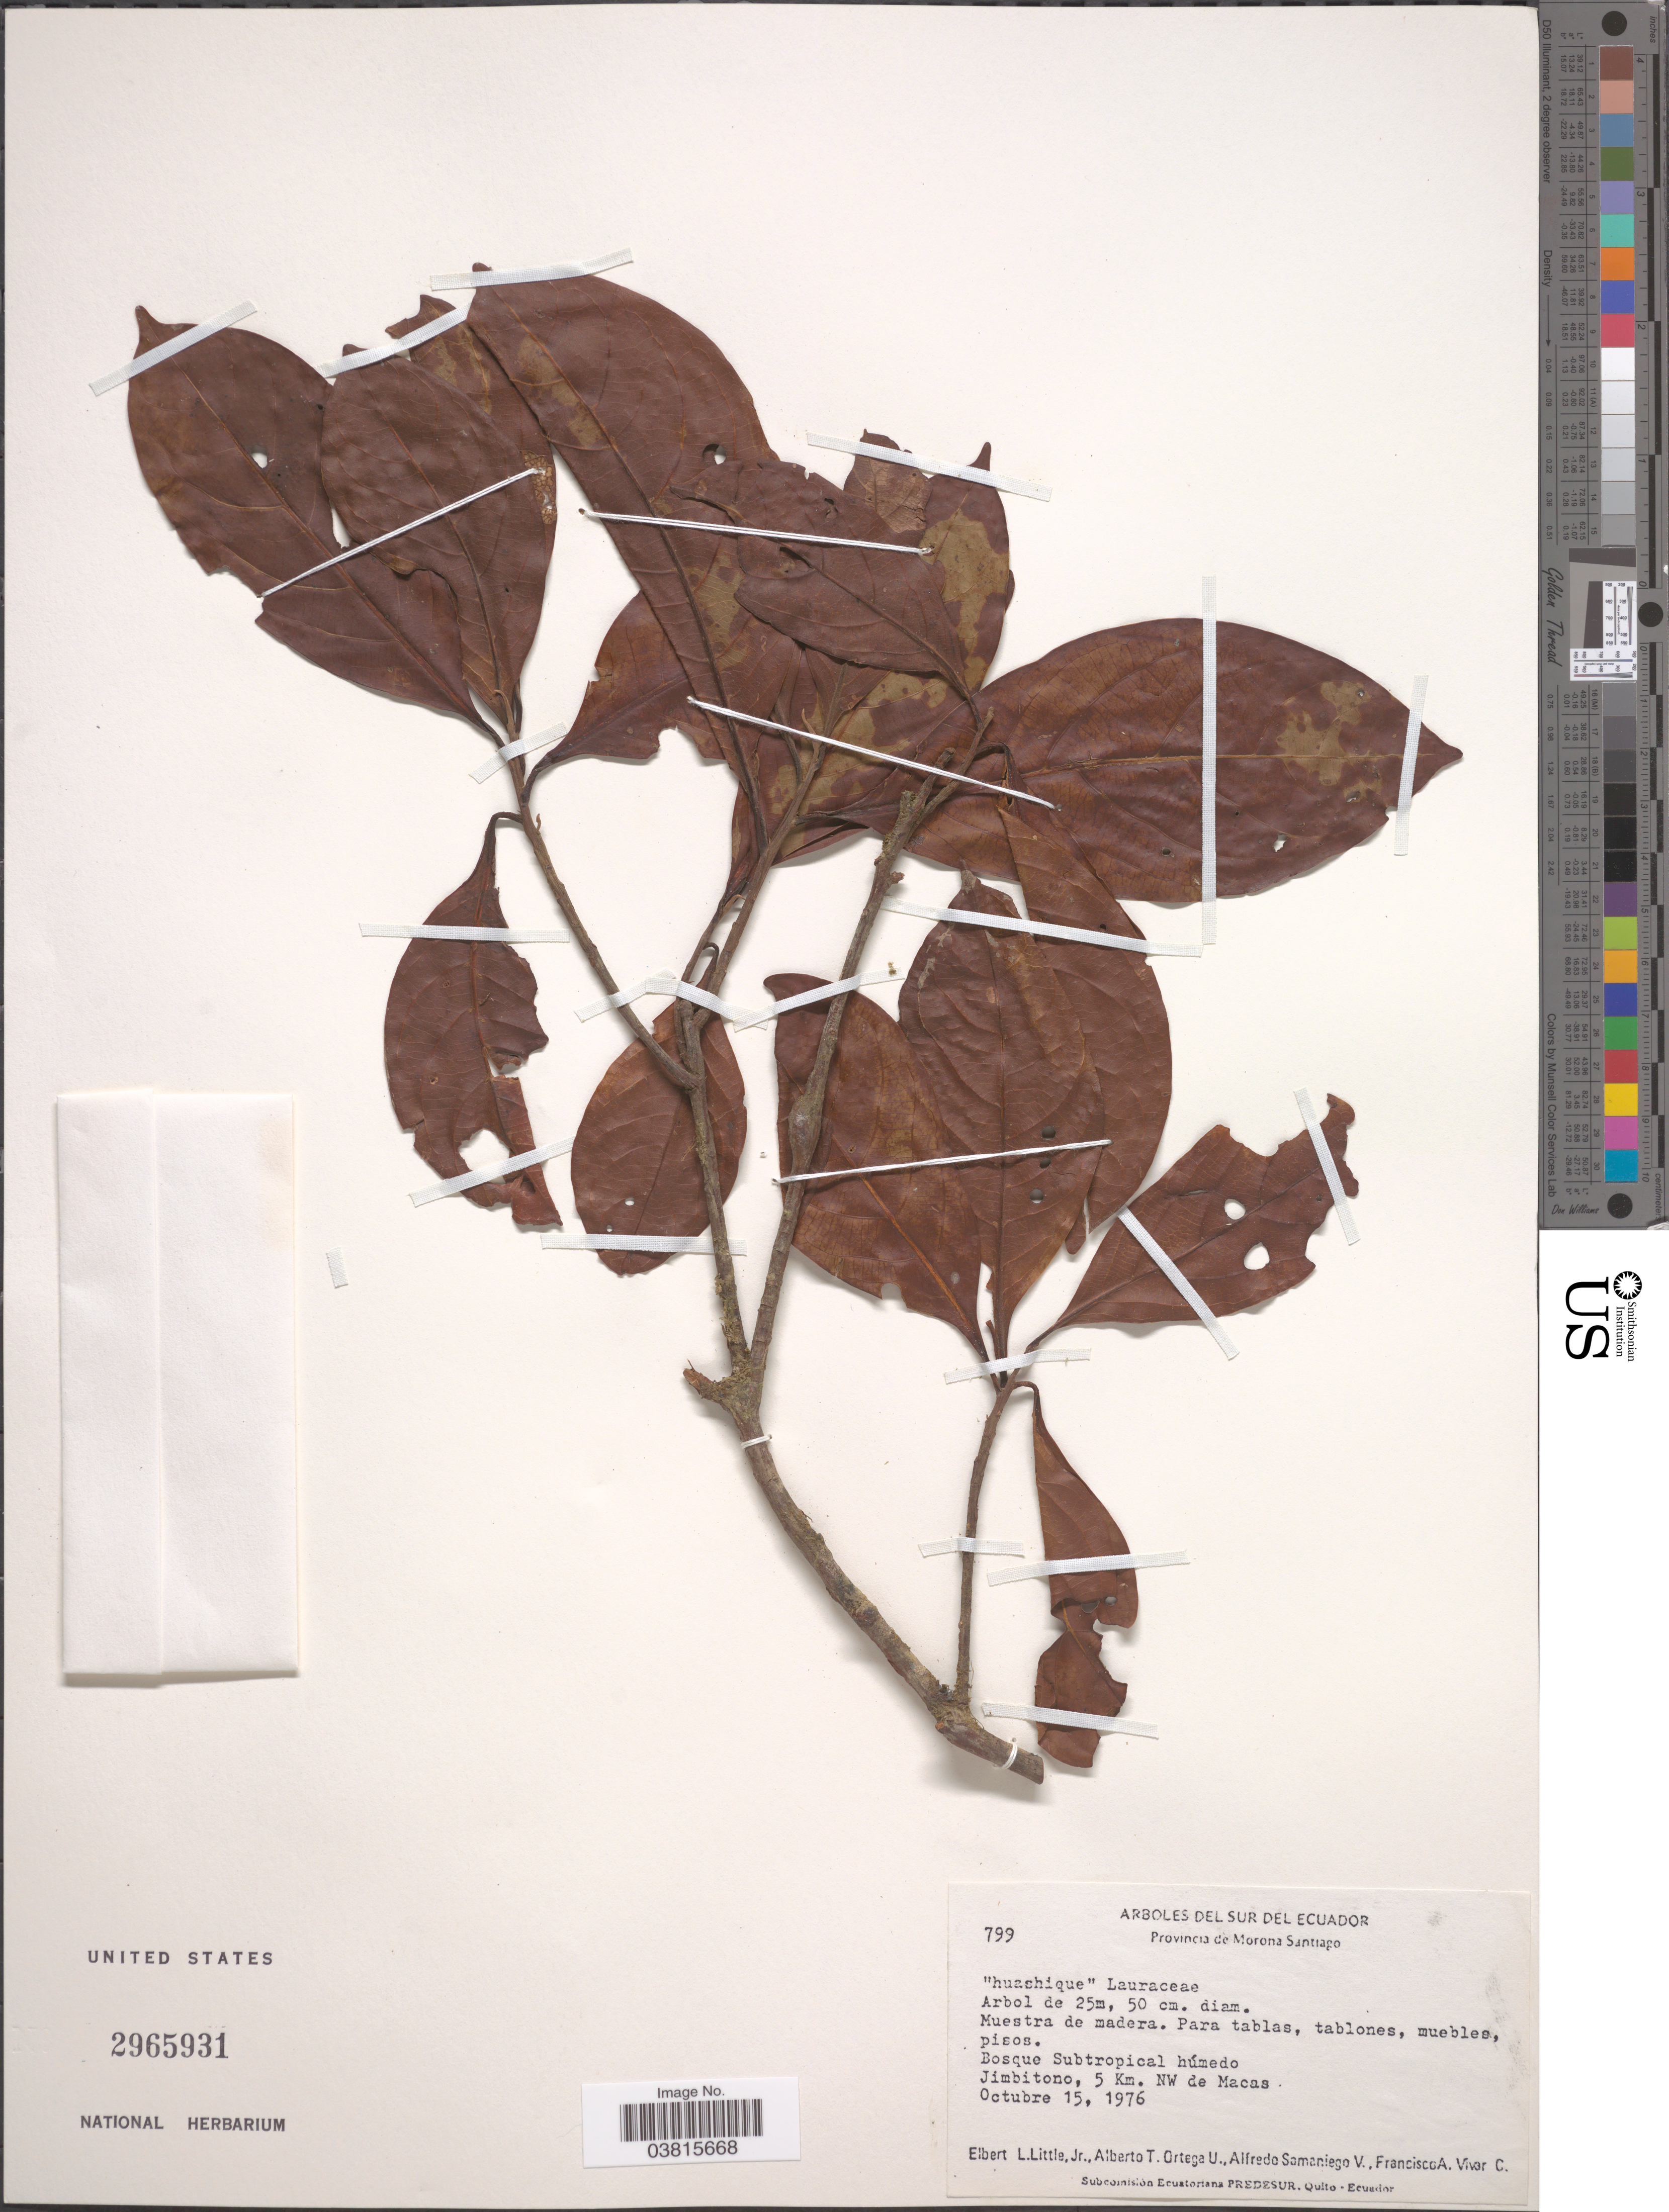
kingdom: Plantae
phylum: Tracheophyta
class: Magnoliopsida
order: Laurales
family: Lauraceae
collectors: E. L. Little, A. T. Ortega U., A. Samaniego V. & F. A. Vivar C.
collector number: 799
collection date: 1976-10-15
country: Ecuador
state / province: Morona-Santiago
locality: Sur del Ecuador. Bosque subtropical húmedo. Jimbitono, 5 Km. NW de Macas.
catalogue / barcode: US 2965931